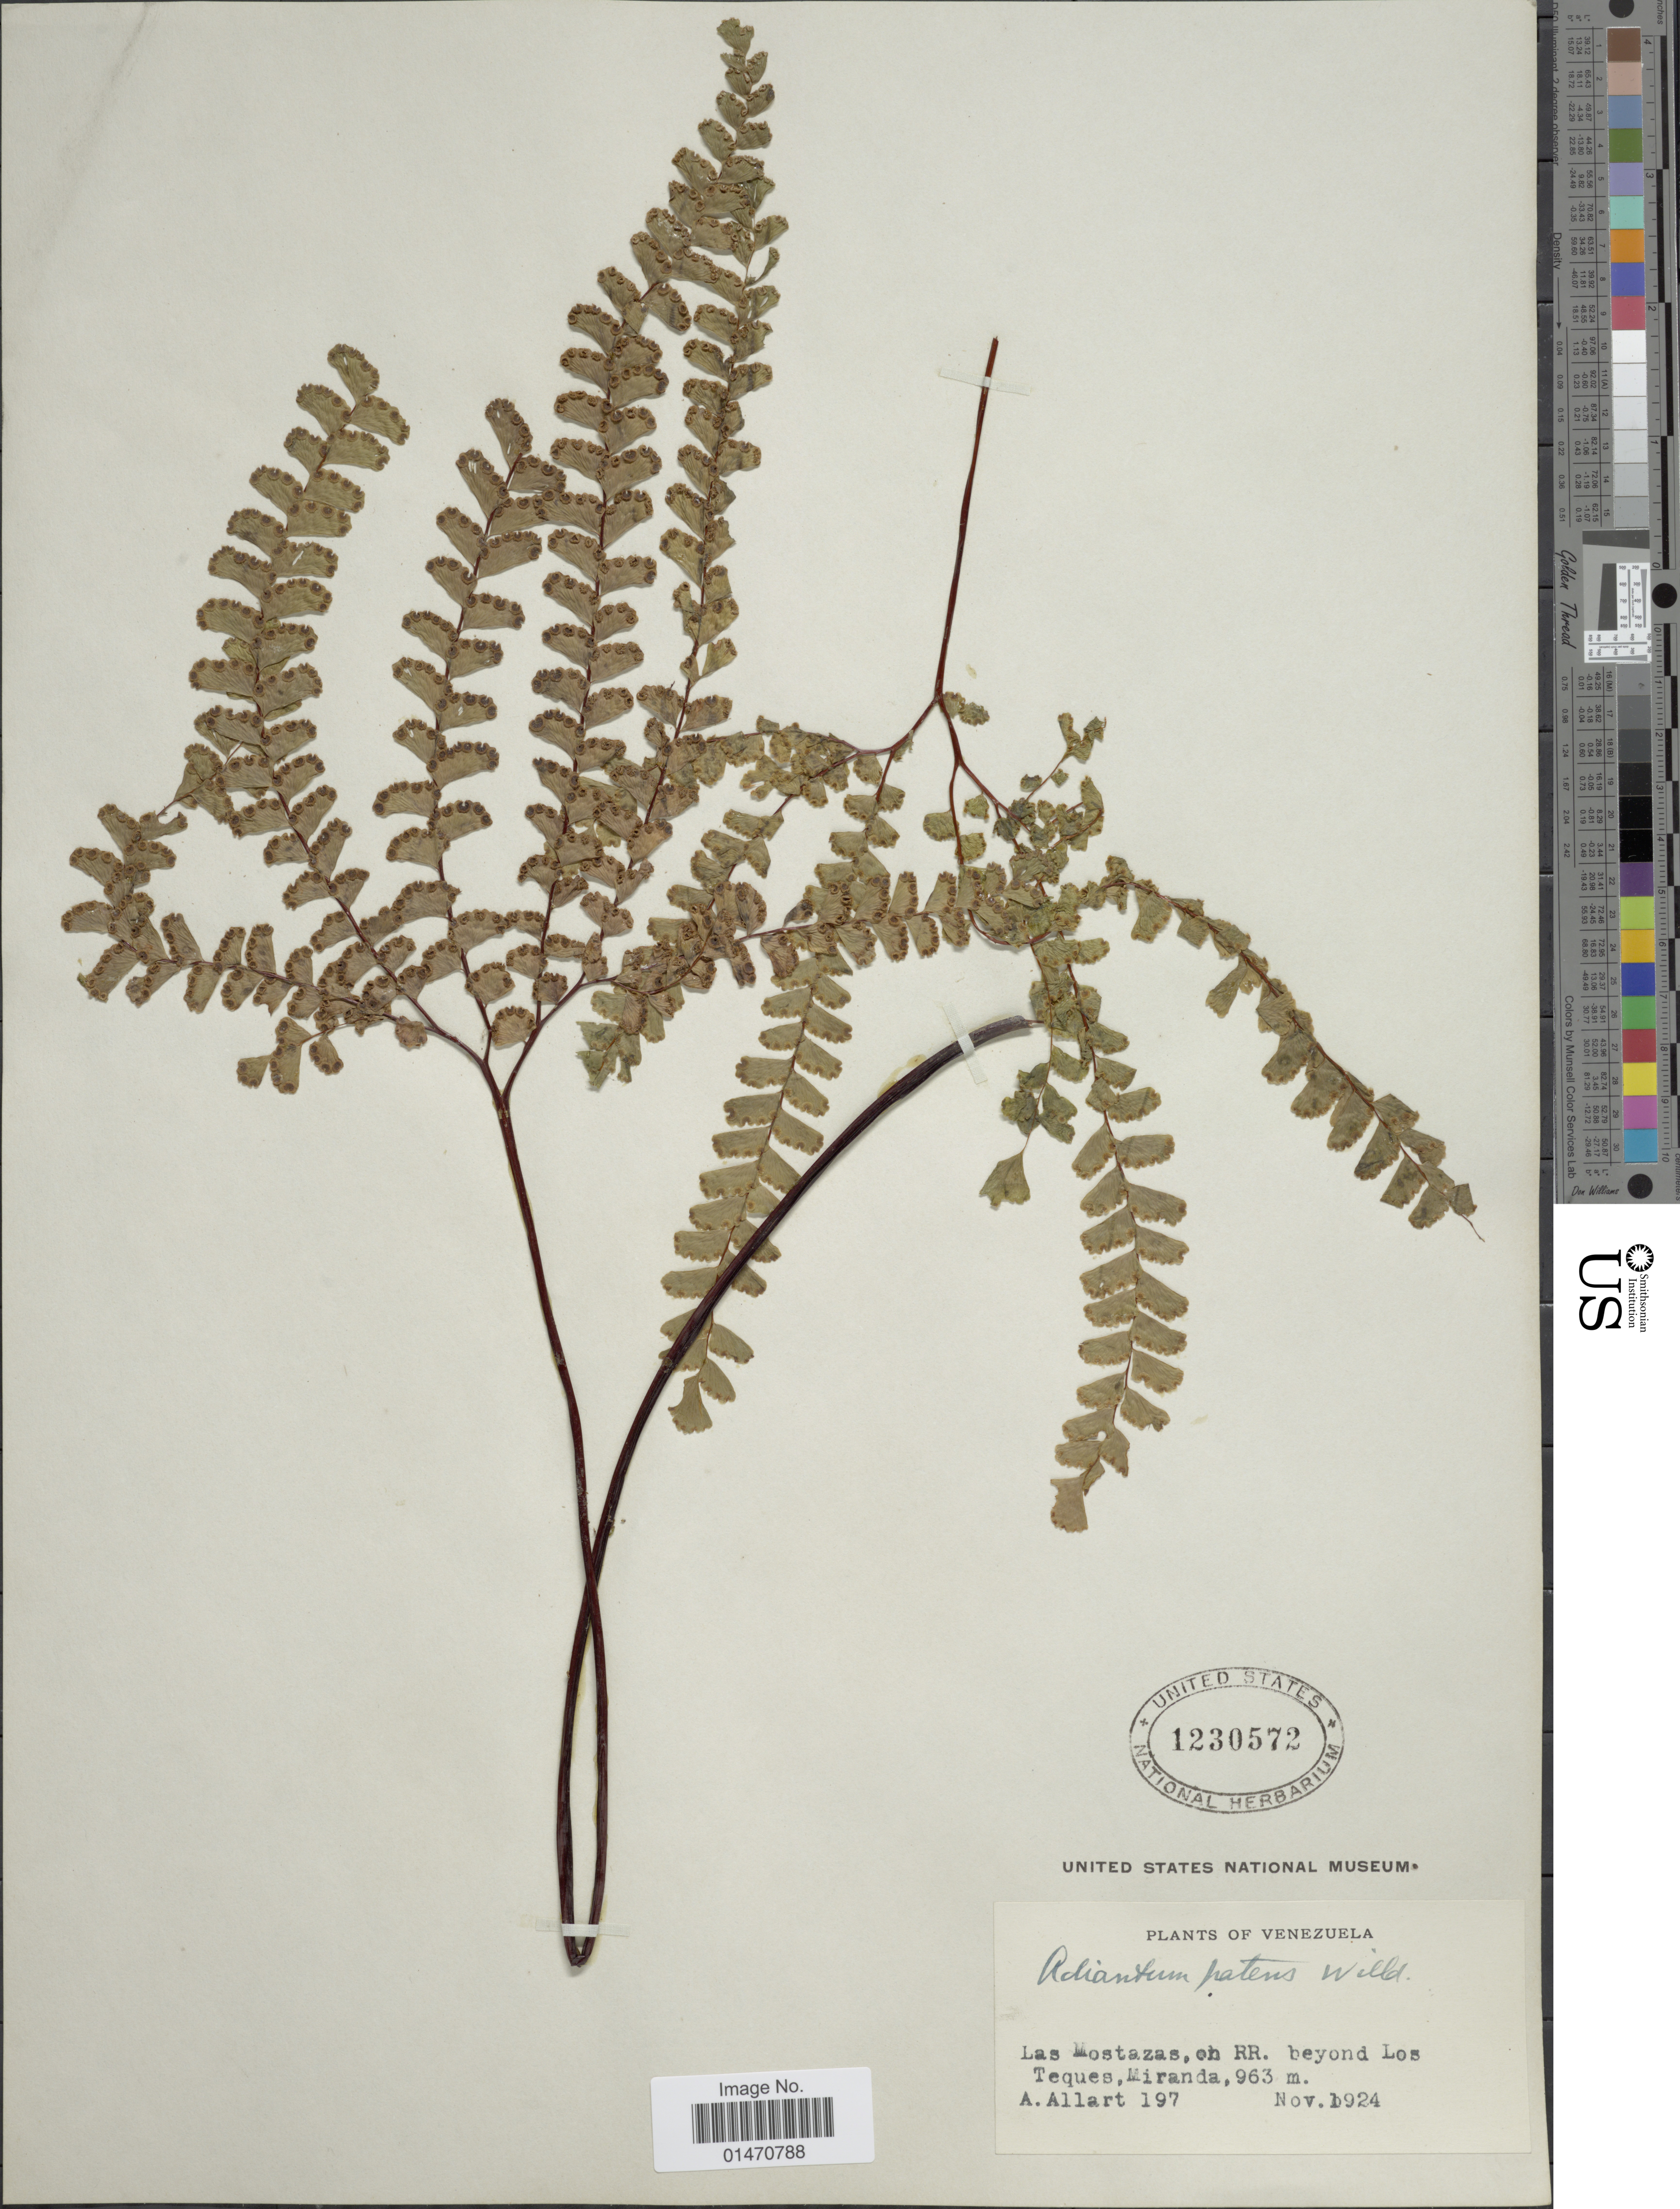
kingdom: Plantae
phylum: Tracheophyta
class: Polypodiopsida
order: Polypodiales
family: Pteridaceae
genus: Adiantum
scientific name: Adiantum patens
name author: Willd.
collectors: A. Allart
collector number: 197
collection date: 1924-11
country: Venezuela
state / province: Miranda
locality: Las Mostazas, en RR. beyond Los Teques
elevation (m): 963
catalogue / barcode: US 1230572